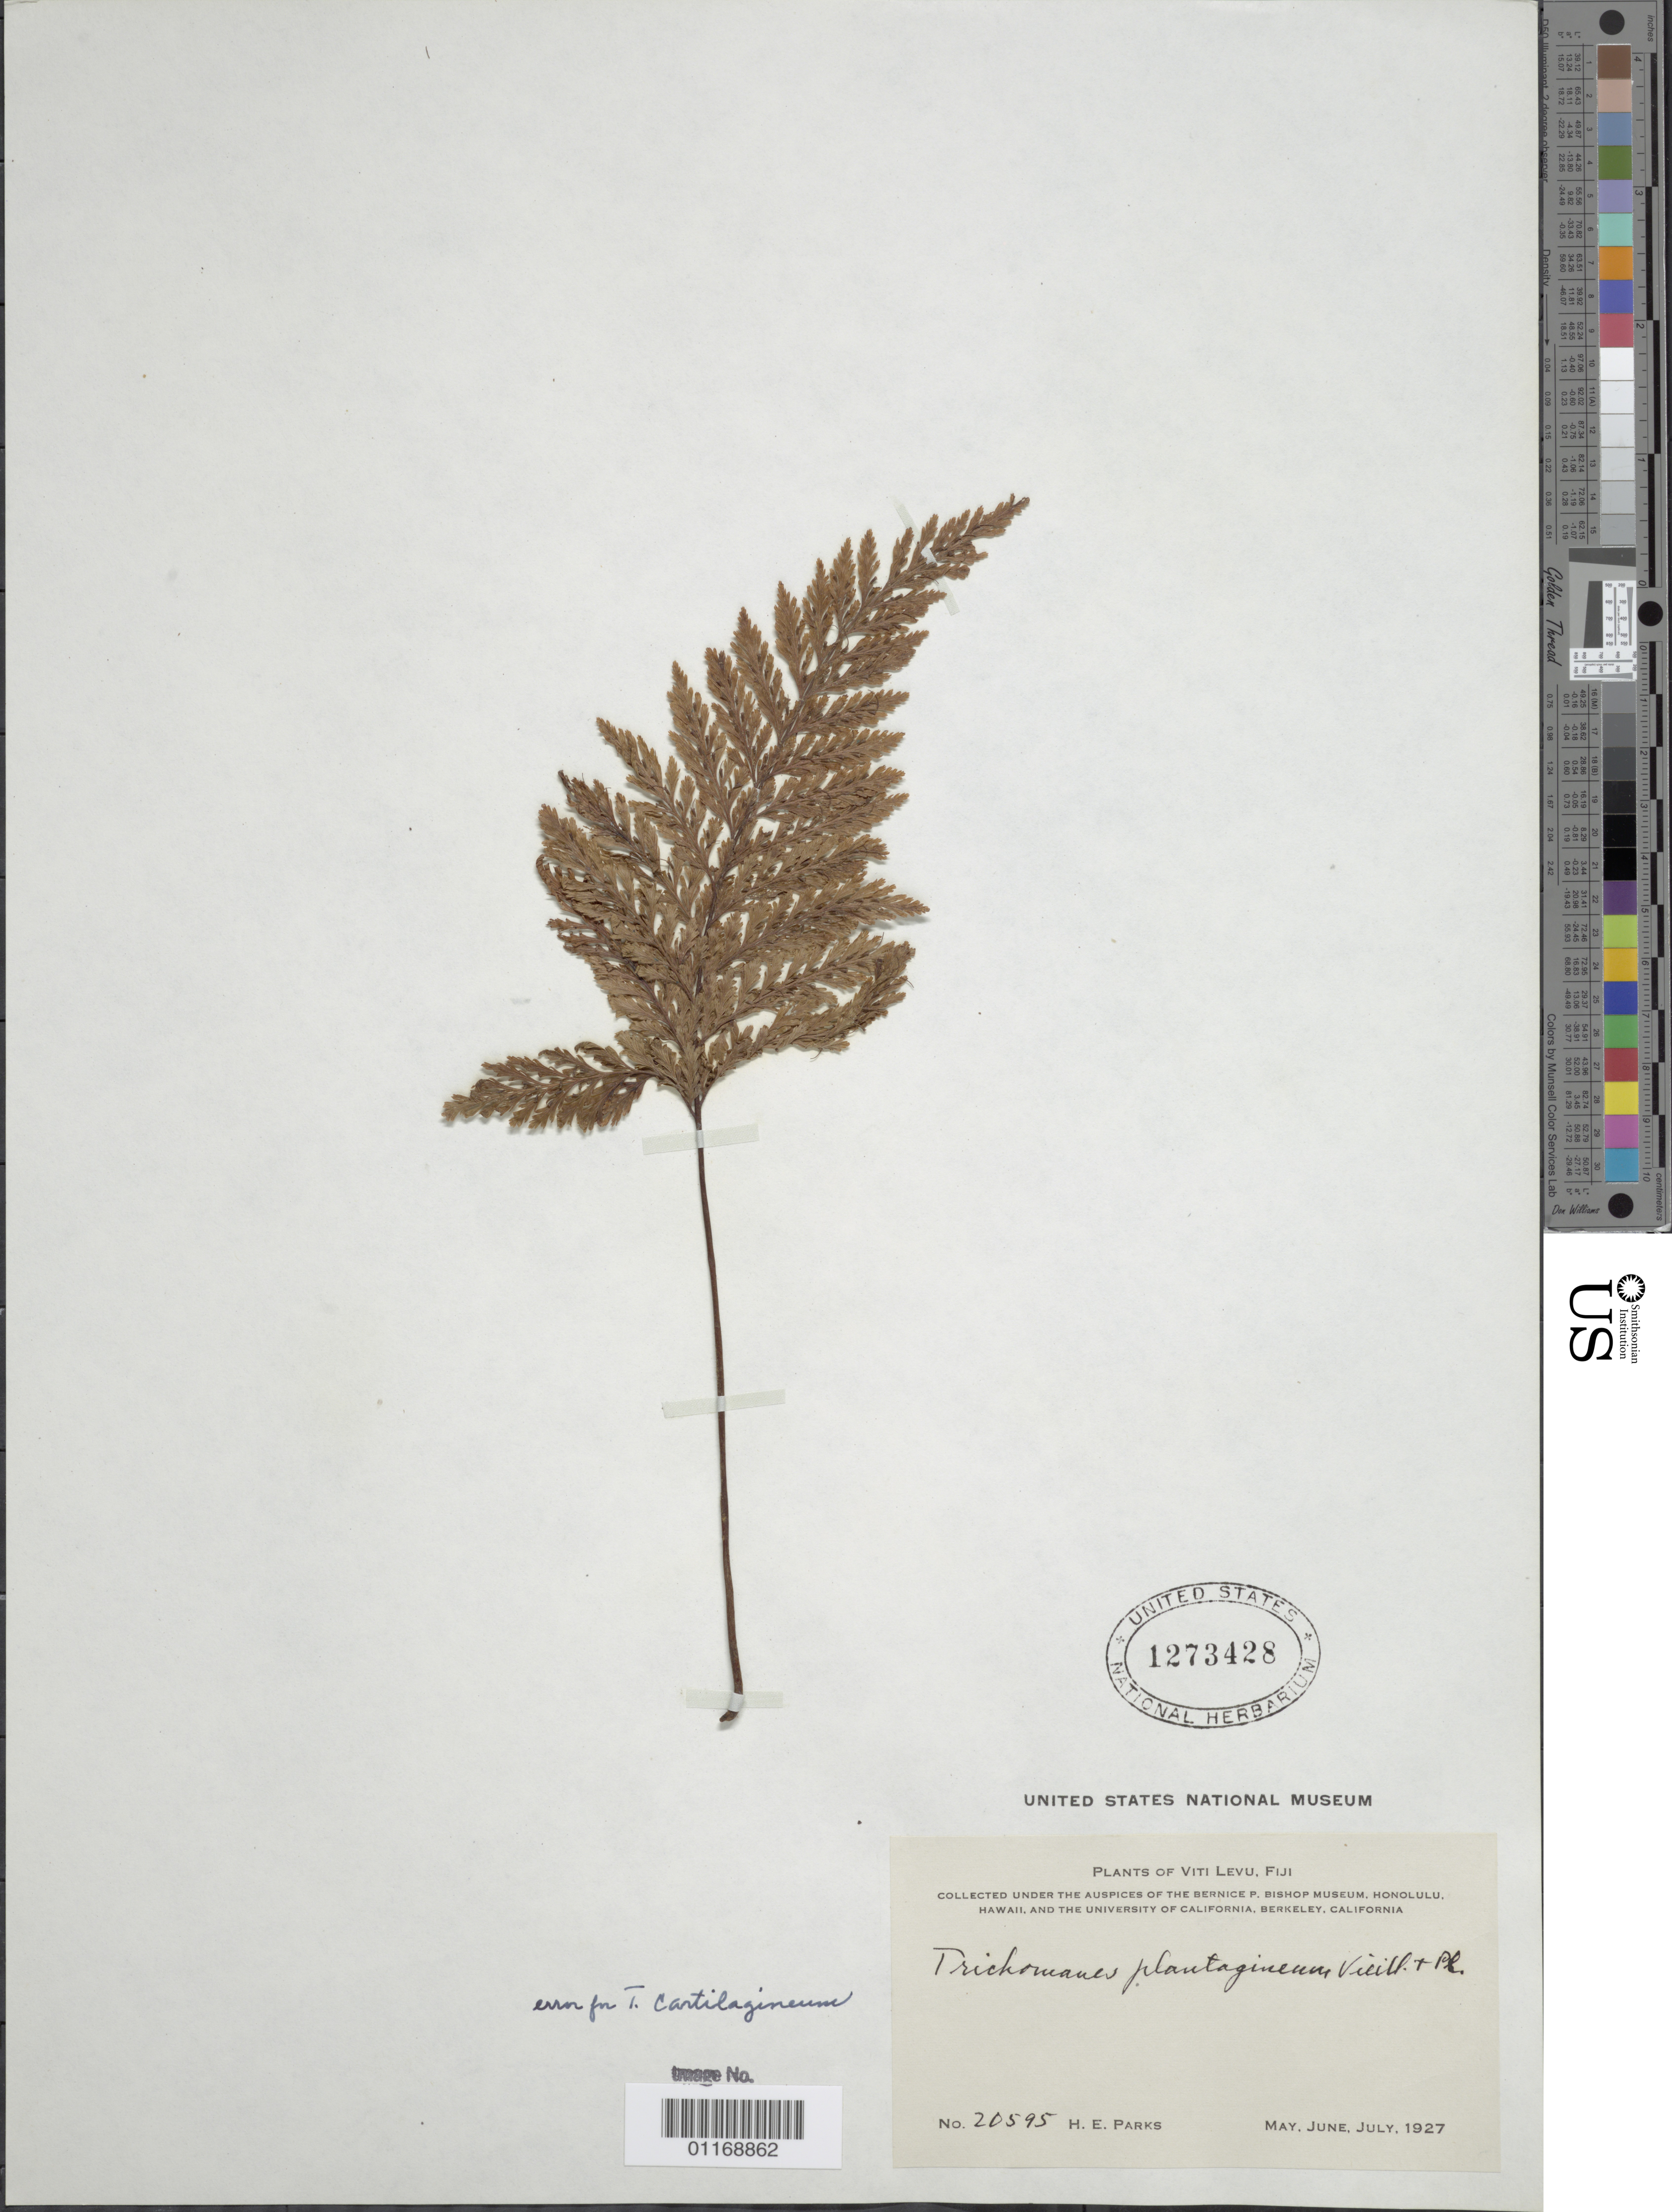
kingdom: Plantae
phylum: Tracheophyta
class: Polypodiopsida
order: Hymenophyllales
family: Hymenophyllaceae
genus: Abrodictyum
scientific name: Abrodictyum cartilagineum (Vieill. & Pancher) comb. ined., 2015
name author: (Vieill. & Pancher)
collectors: H. E. Parks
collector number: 20595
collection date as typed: May-Jul 1927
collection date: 1927-05/1927-07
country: Fiji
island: Viti Levu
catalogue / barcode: US 1273428